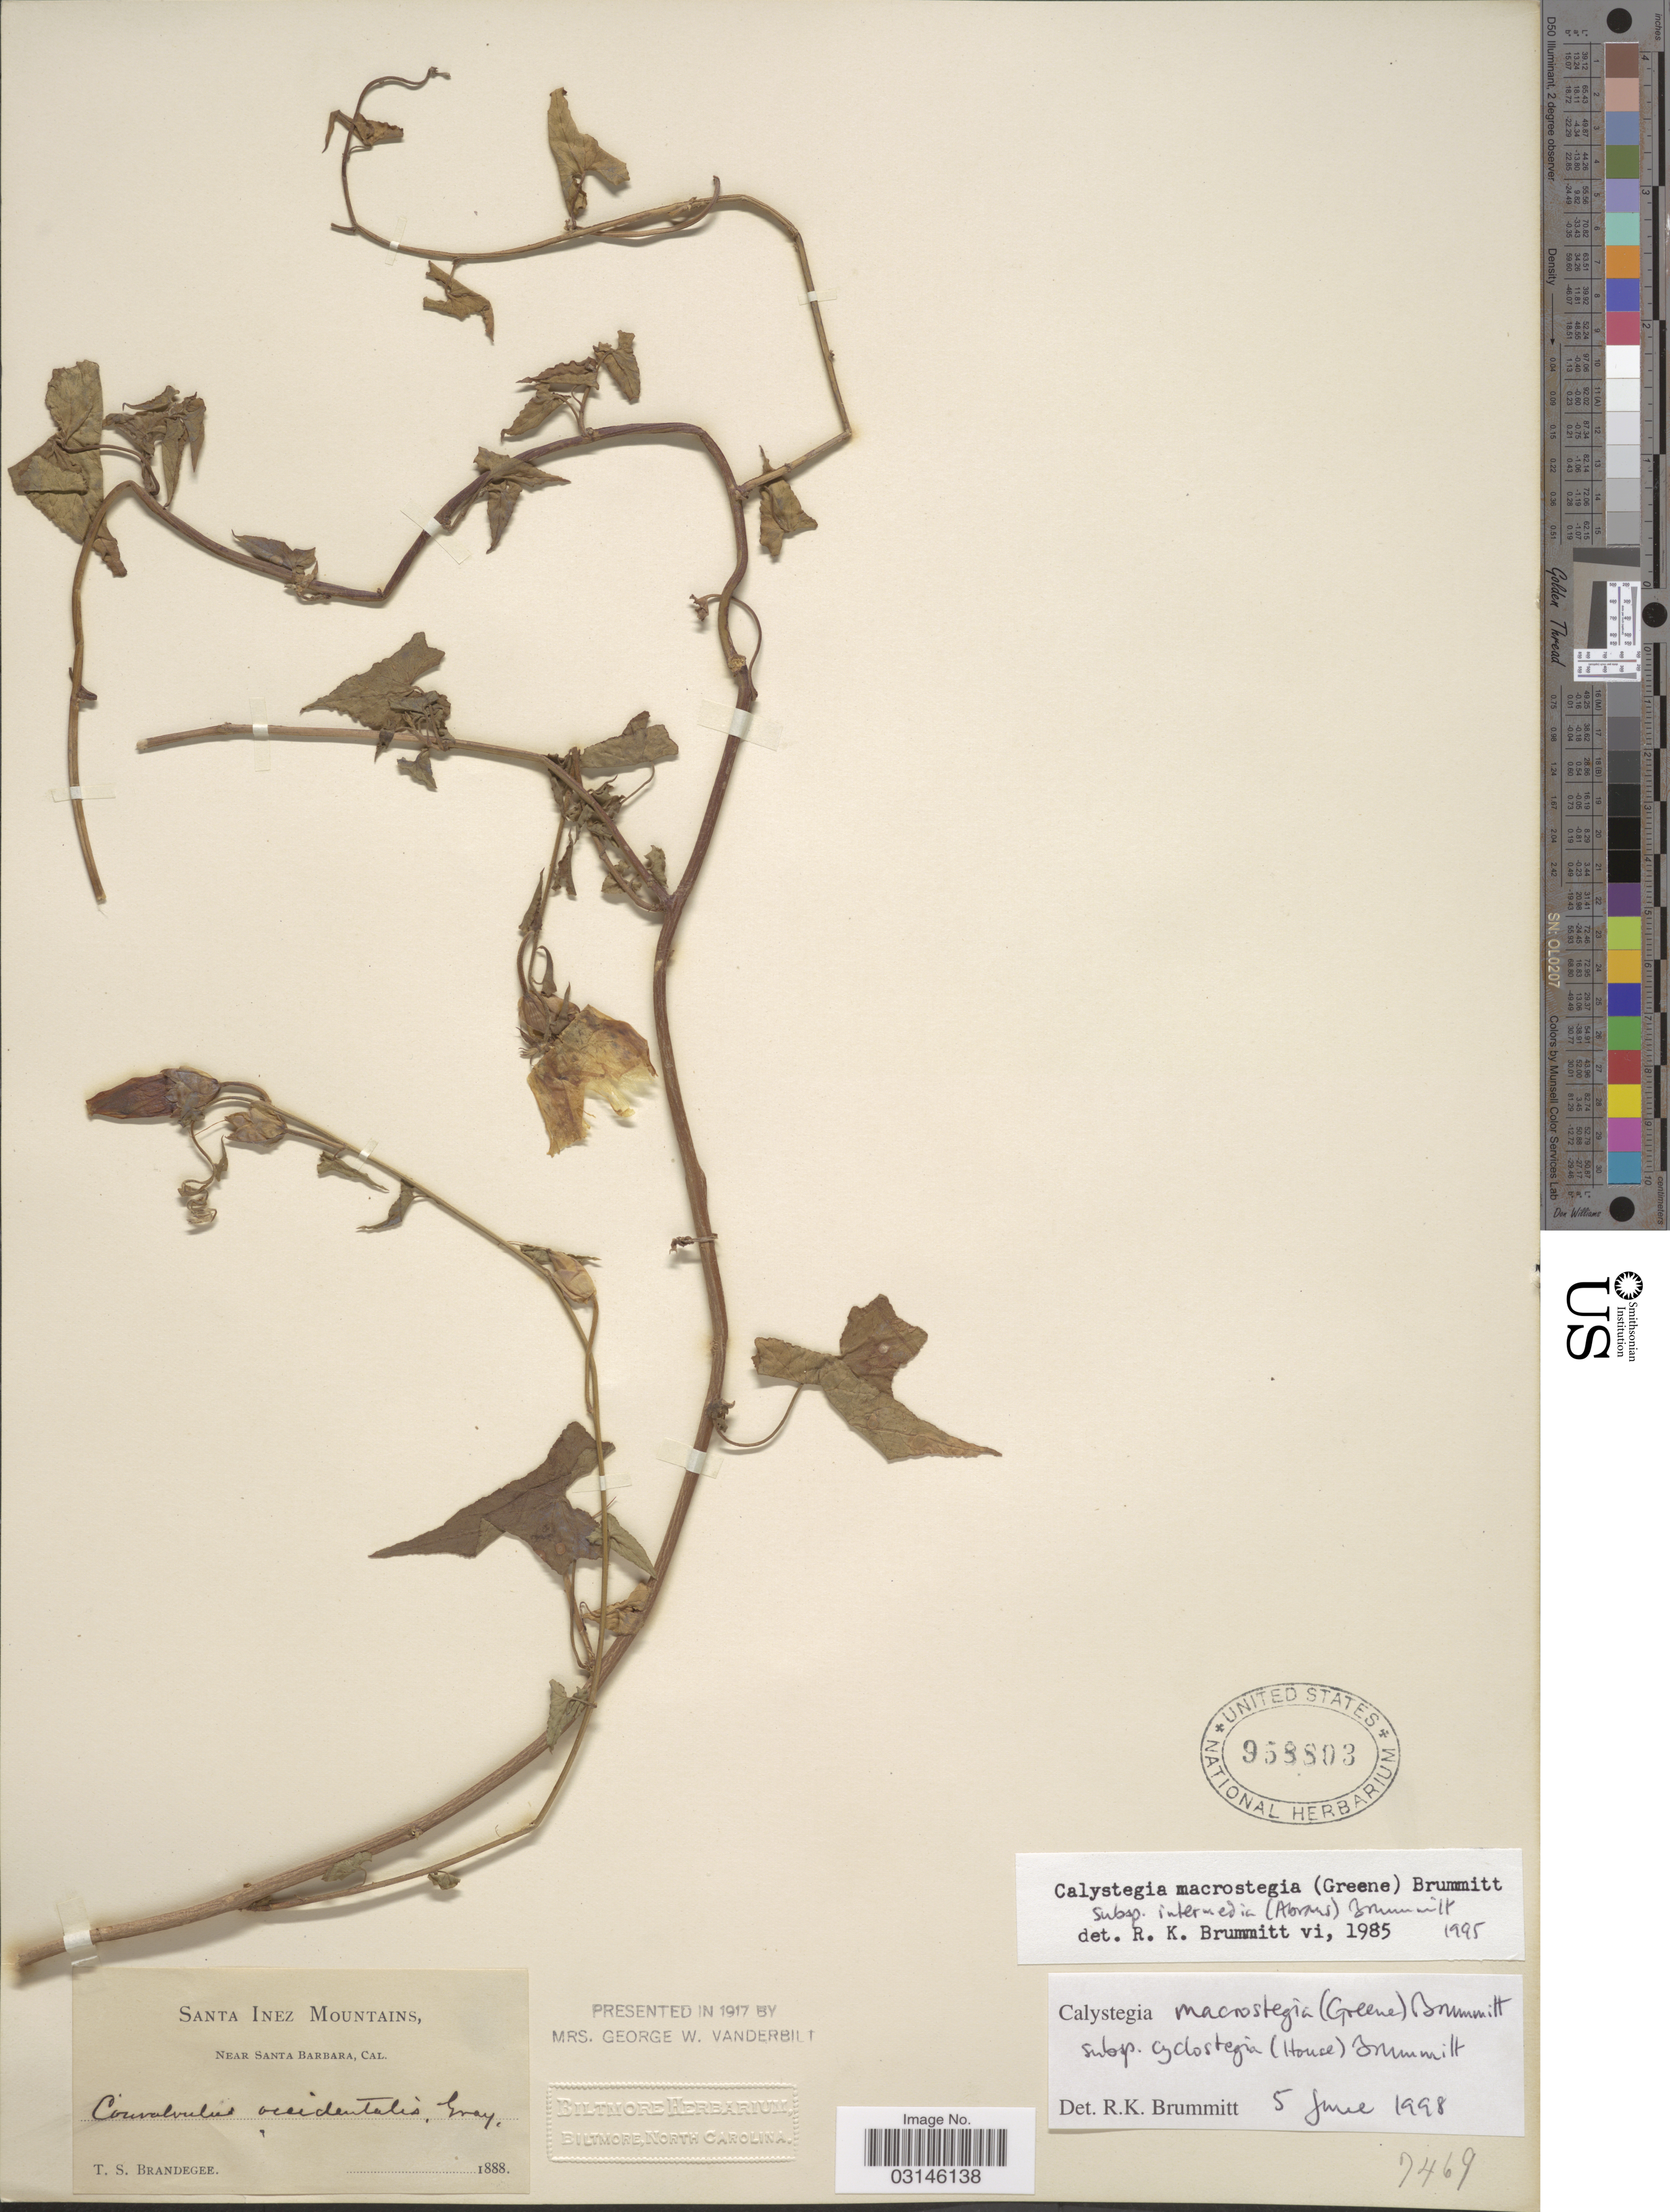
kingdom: Plantae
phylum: Tracheophyta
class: Magnoliopsida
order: Solanales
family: Convolvulaceae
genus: Calystegia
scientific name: Calystegia macrostegia subsp. cyclostegia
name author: Brummitt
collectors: T. S. Brandegee (herbarium)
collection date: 1888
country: United States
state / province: California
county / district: Santa Barbara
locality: Santa Inez Mountains, near Santa Barbara, Cal.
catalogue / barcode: US 958803